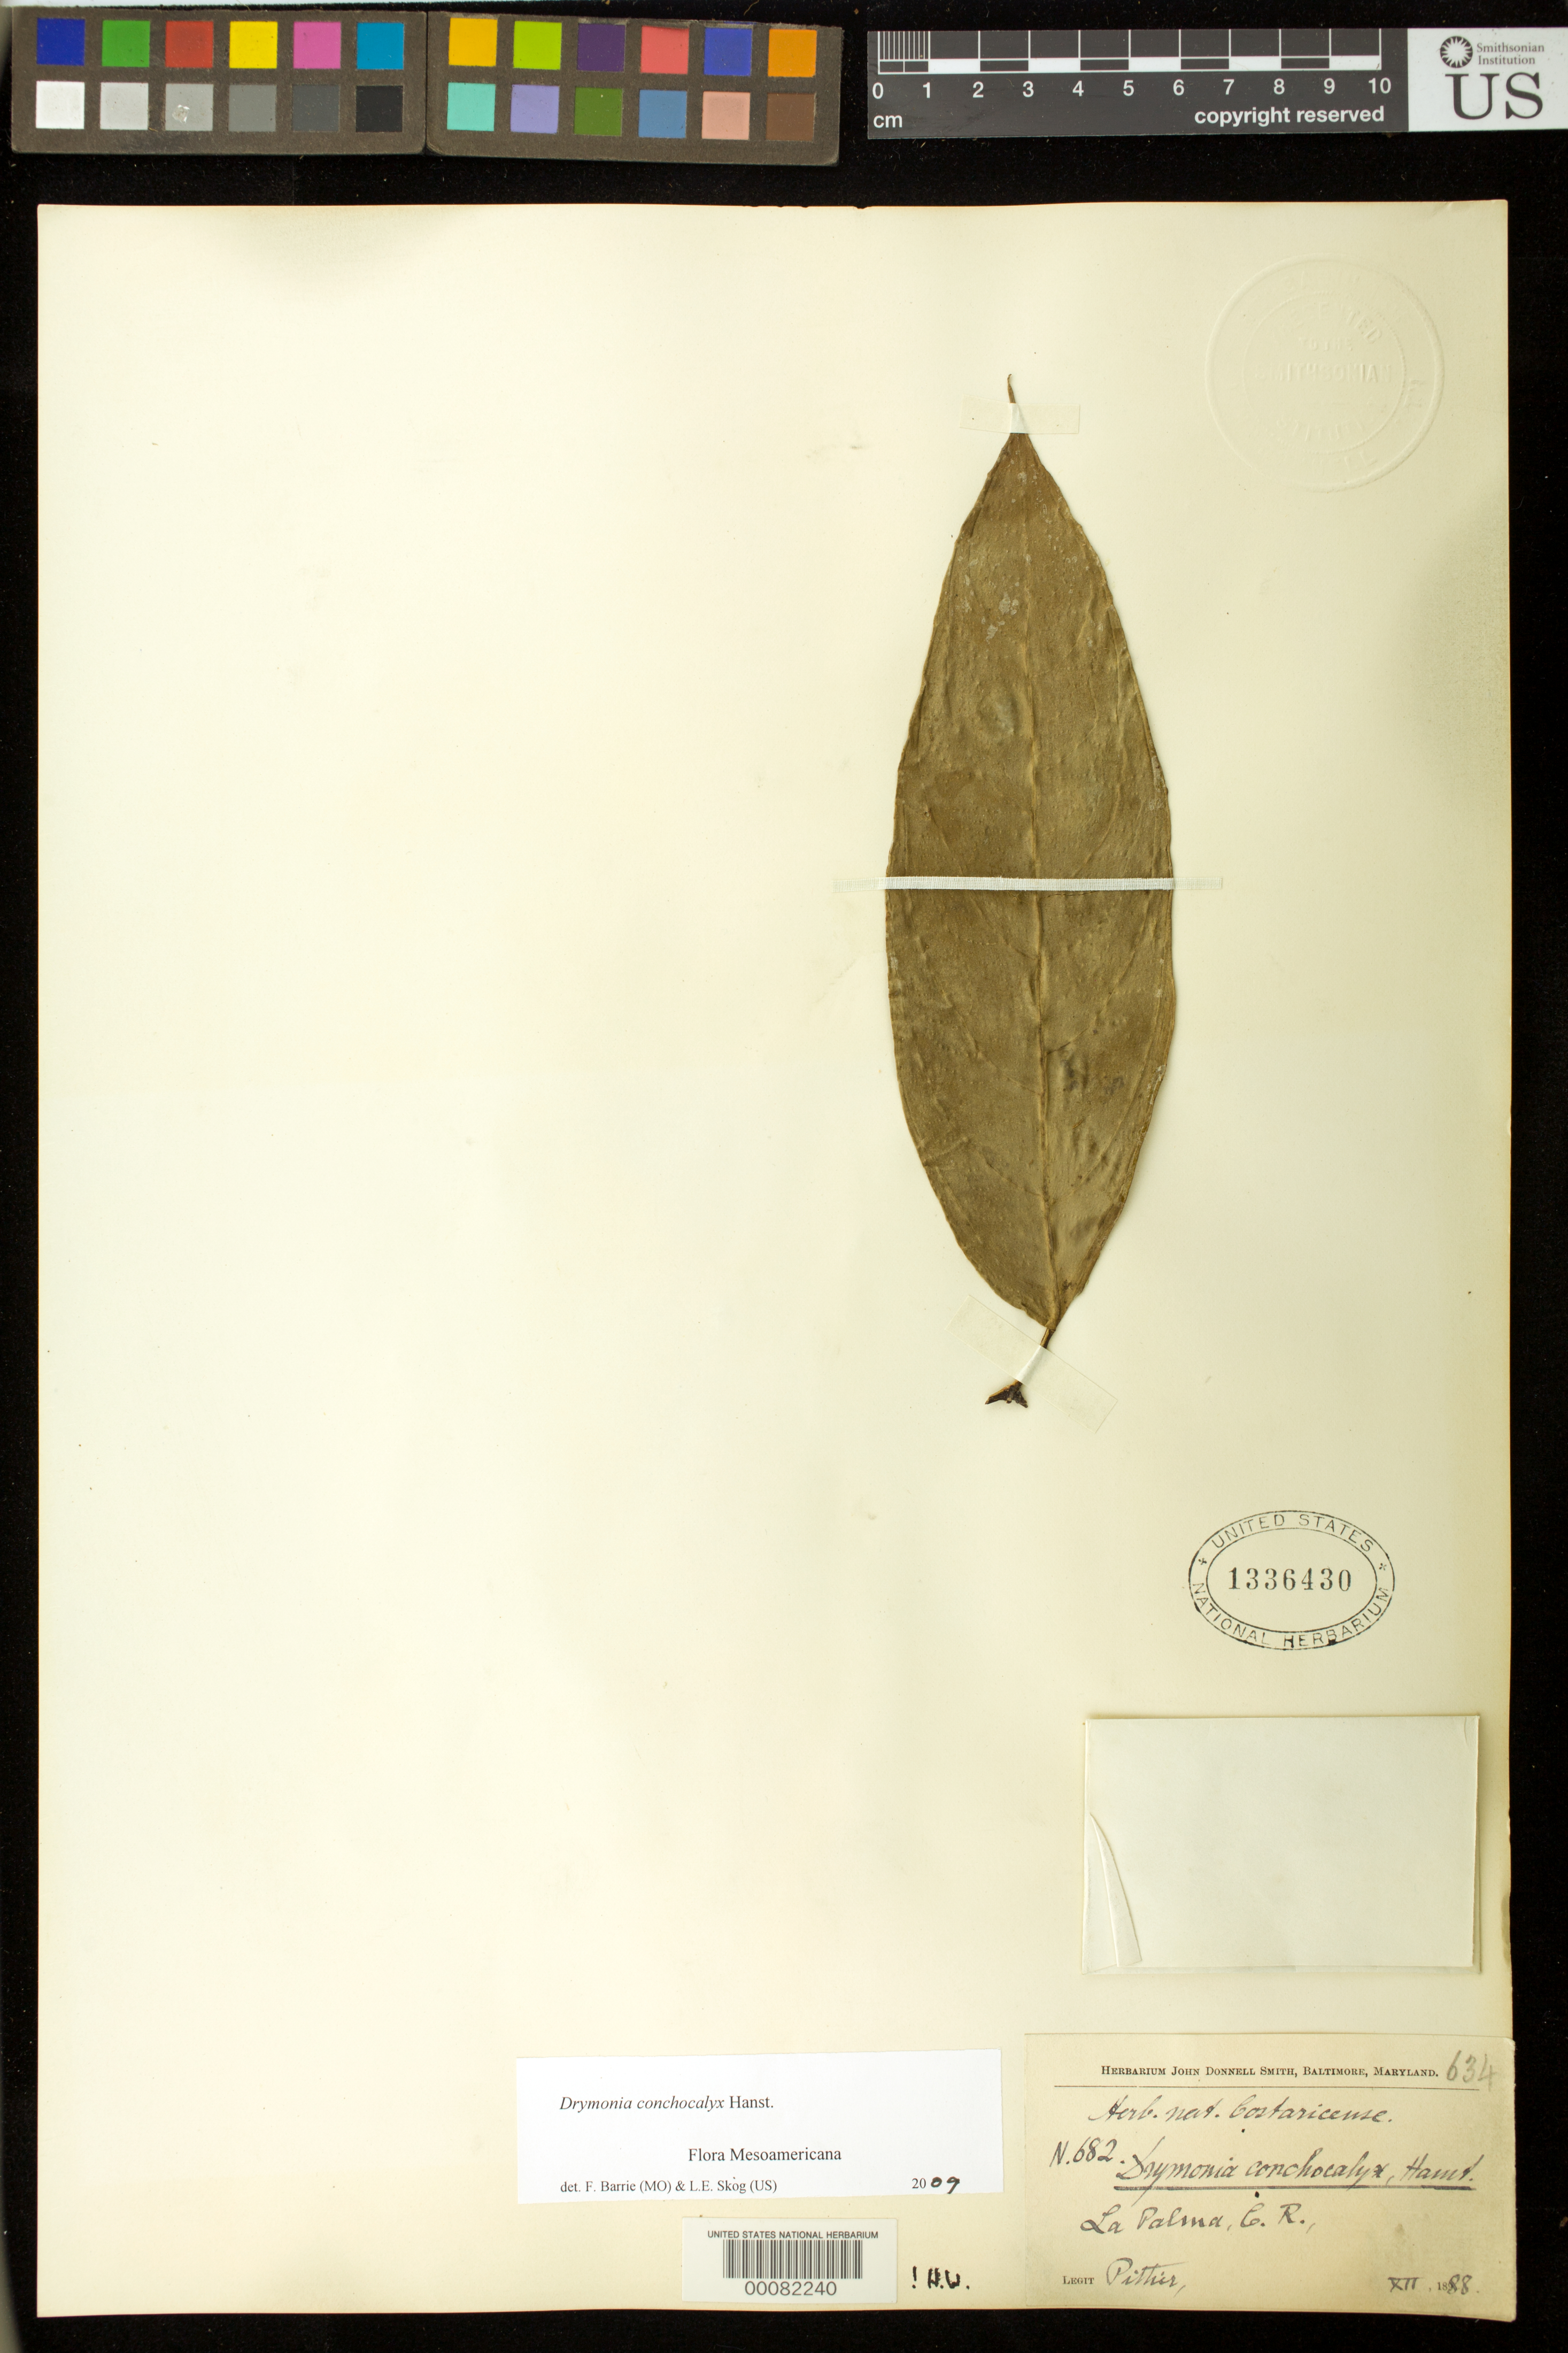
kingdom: Plantae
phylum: Tracheophyta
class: Magnoliopsida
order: Lamiales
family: Gesneriaceae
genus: Drymonia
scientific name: Drymonia conchocalyx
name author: Hanst.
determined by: Clark, J. L., (SEL), The Marie Selby Botanical Garden (UNITED STATES)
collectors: H. F. Pittier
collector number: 682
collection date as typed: Dec 1888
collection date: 1888-12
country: Costa Rica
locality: La Palma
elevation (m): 1550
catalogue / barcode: US 1336430